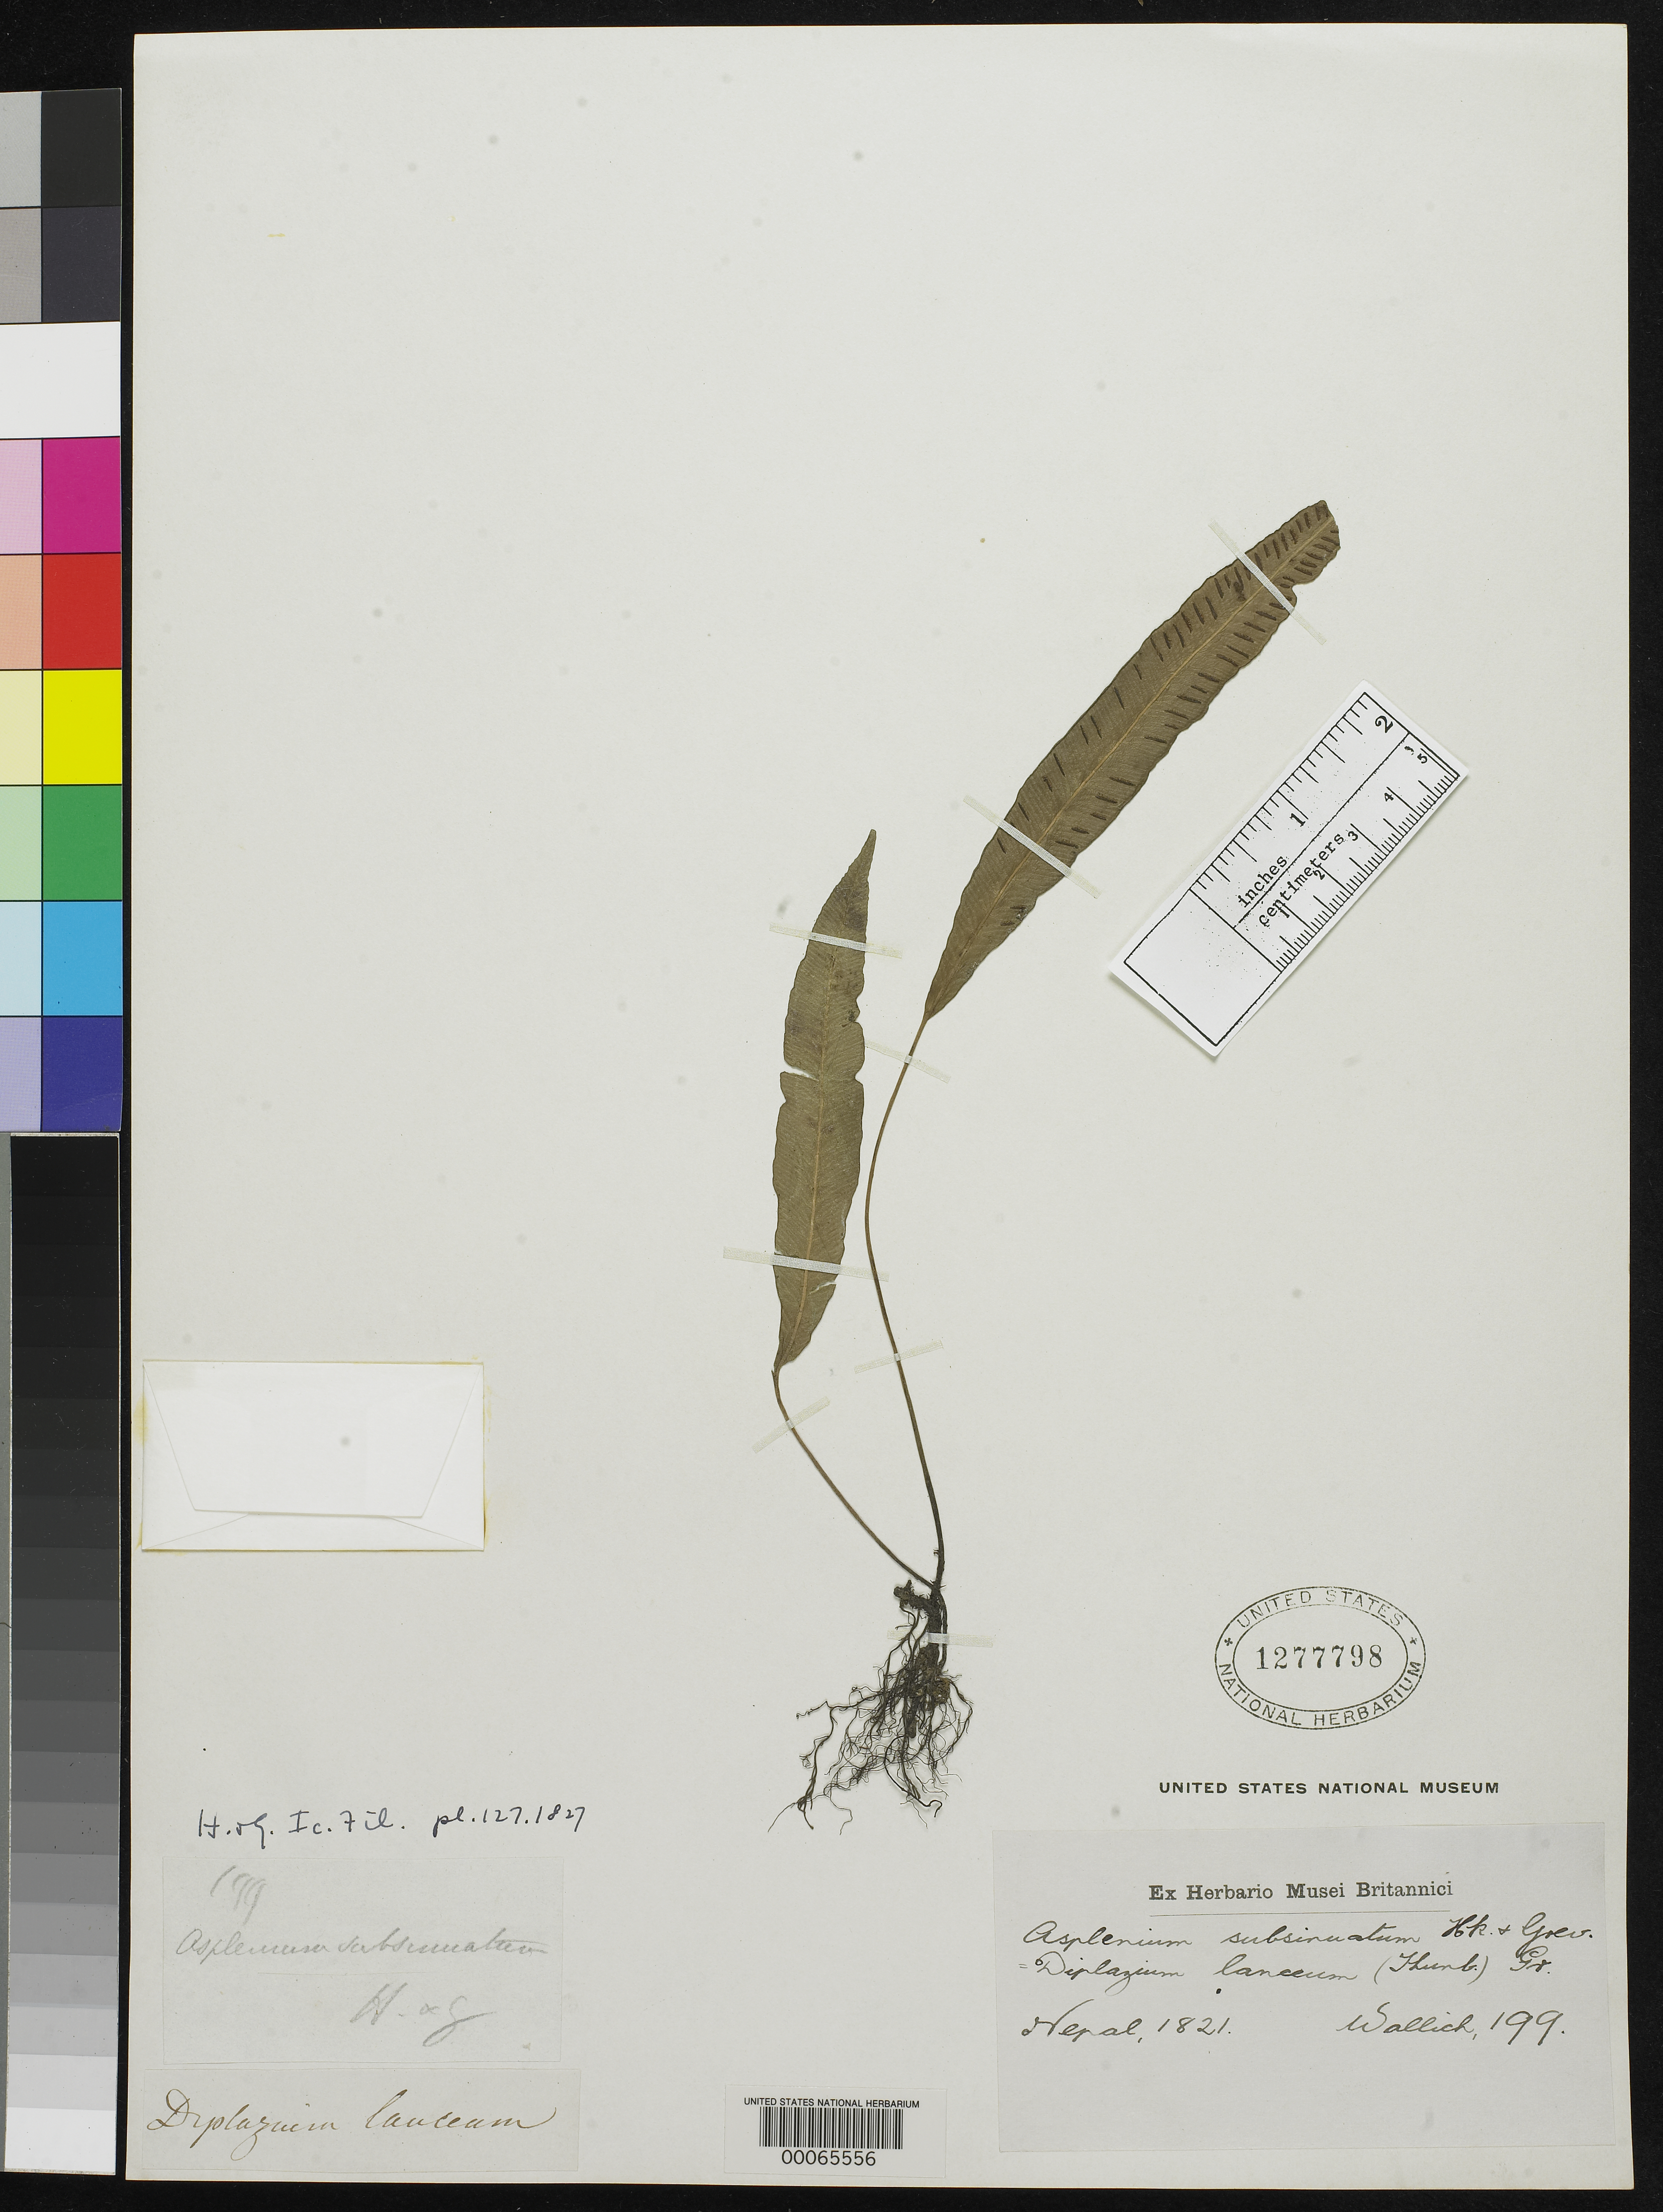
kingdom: Plantae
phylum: Tracheophyta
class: Polypodiopsida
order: Polypodiales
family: Aspleniaceae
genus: Asplenium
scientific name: Asplenium subsinuatum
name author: Hook. & Grev.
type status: Type Collection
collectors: N. Wallich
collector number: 199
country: Nepal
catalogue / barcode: US 1277798